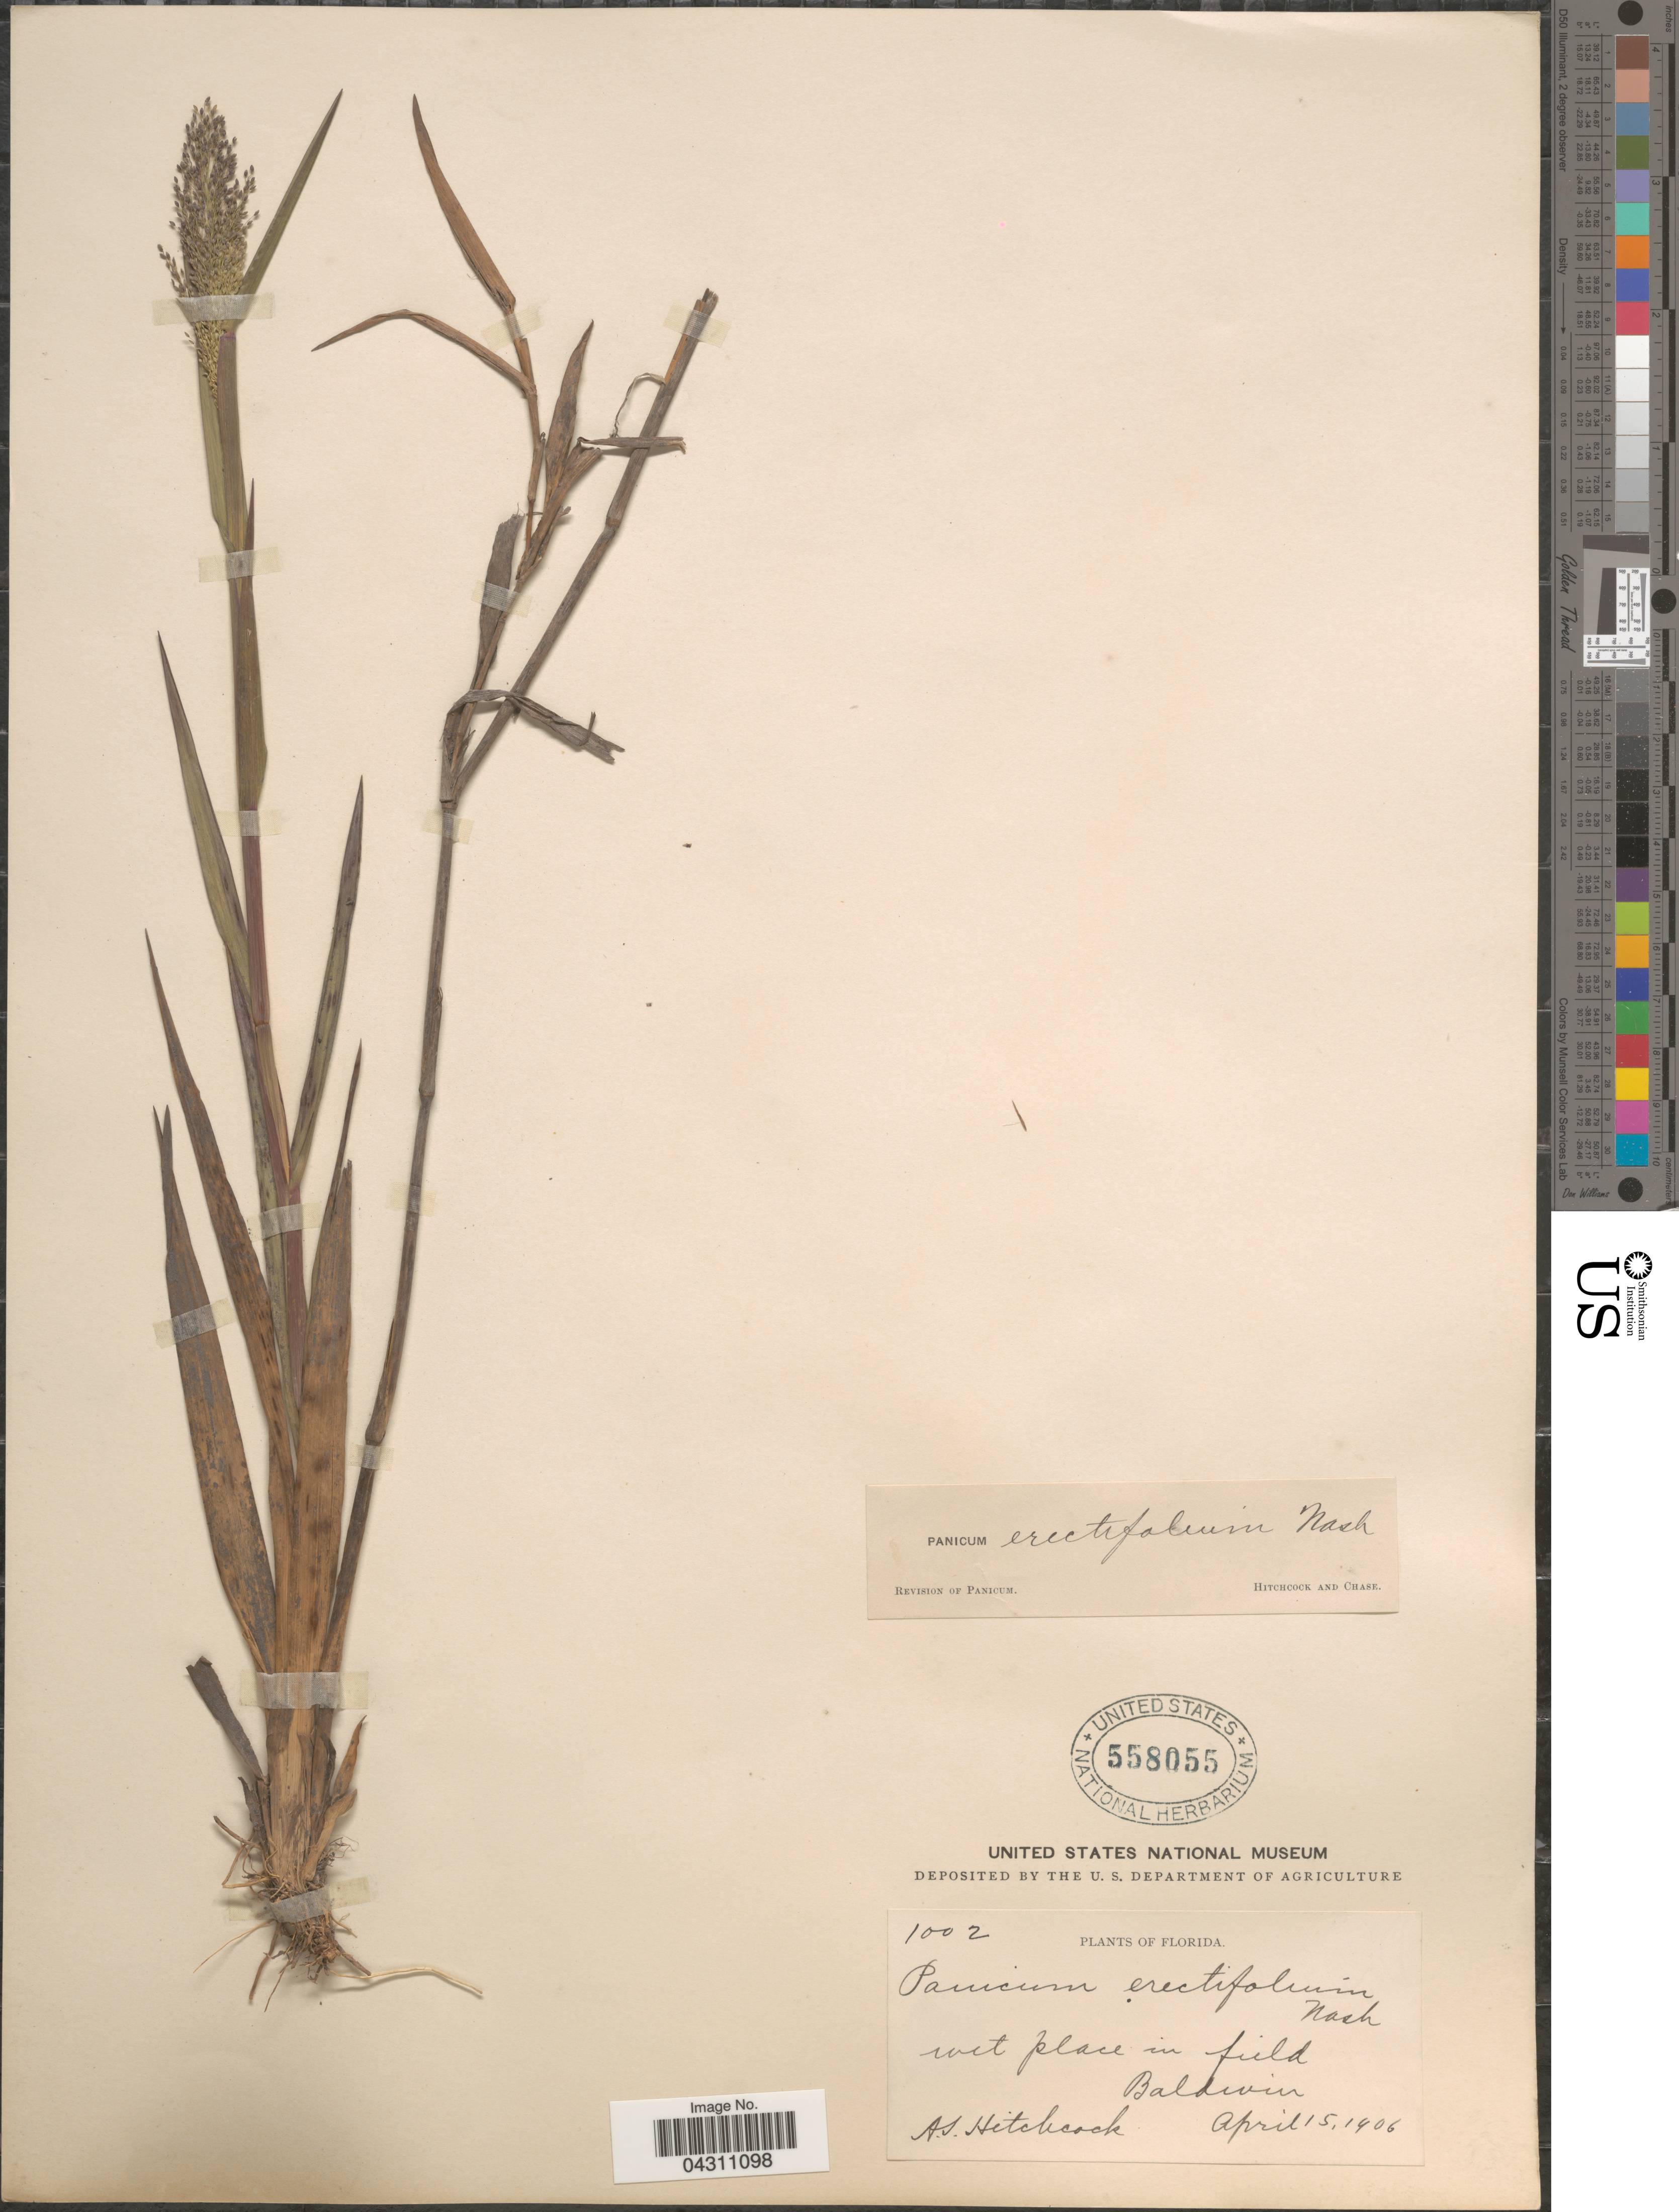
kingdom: Plantae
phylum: Tracheophyta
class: Liliopsida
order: Poales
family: Poaceae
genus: Dichanthelium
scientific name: Dichanthelium sphaerocarpon var. floridanum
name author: (Vasey) Davidse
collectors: A. S. Hitchcock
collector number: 1002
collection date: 1906-04-15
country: United States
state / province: Florida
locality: Wet place in field. Baldwin.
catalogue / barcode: US 558055